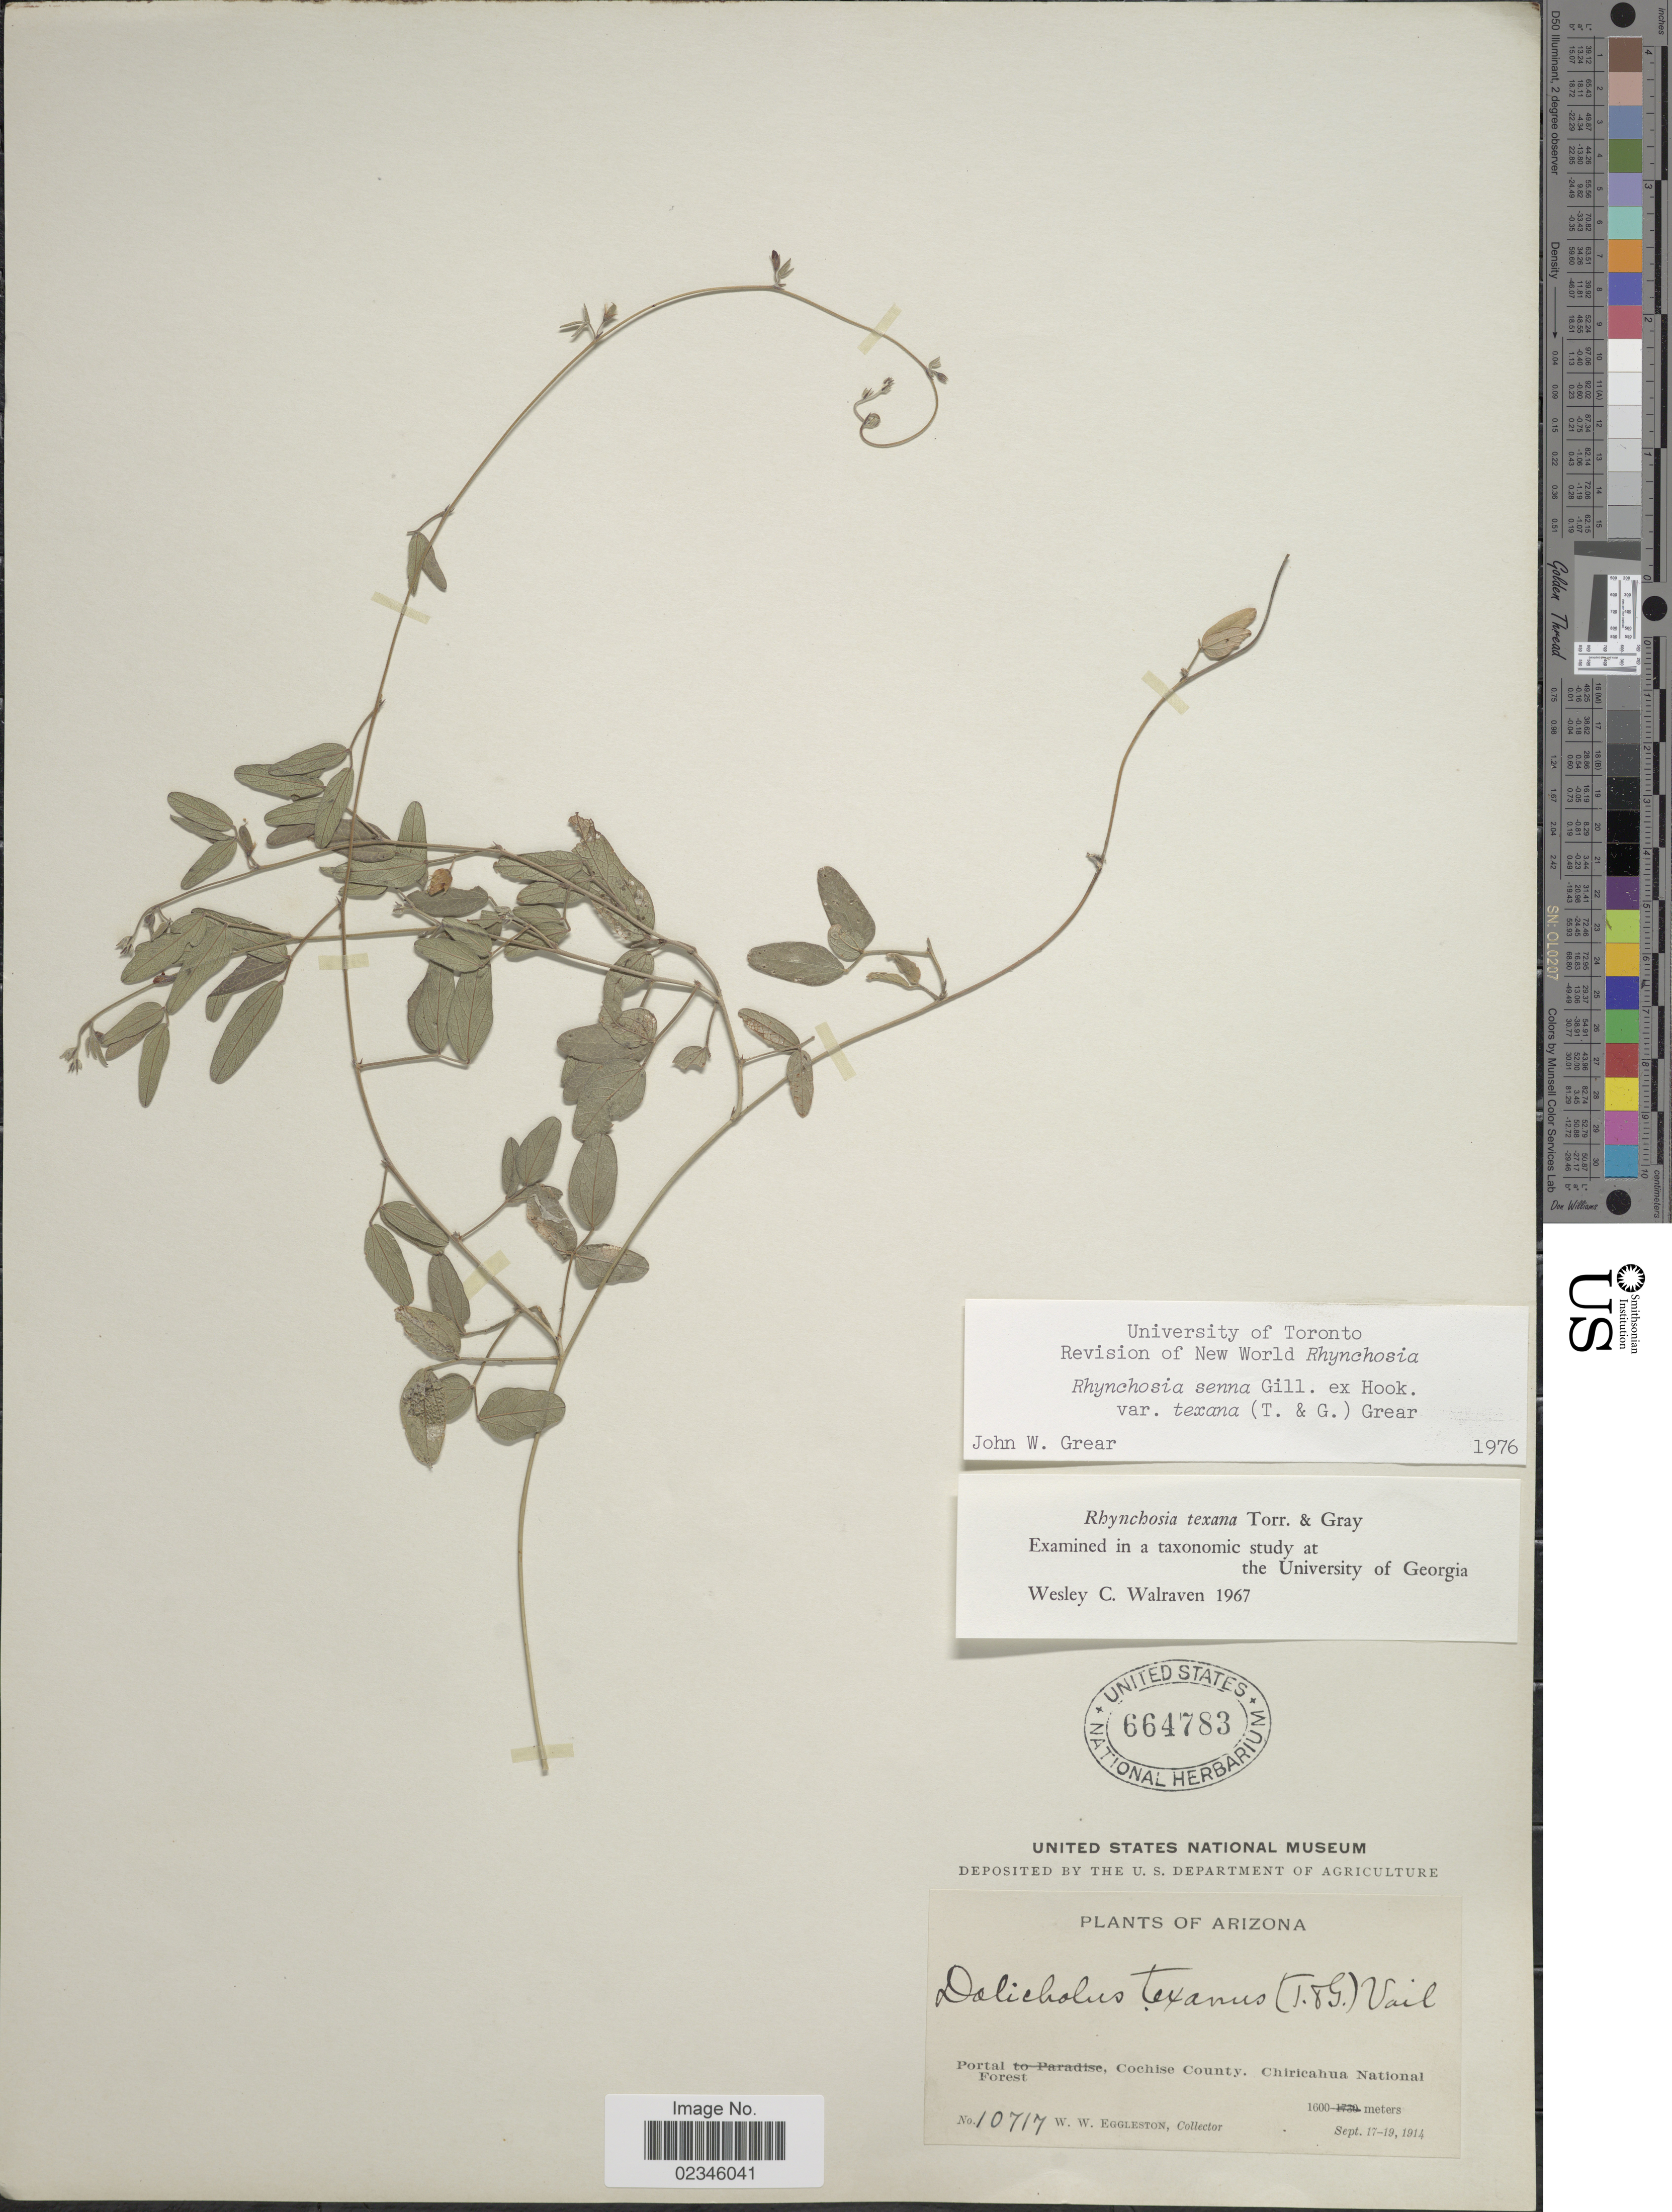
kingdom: Plantae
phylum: Tracheophyta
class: Magnoliopsida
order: Fabales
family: Fabaceae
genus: Rhynchosia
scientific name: Rhynchosia senna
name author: Gillies ex Hook.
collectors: W. W. Eggleston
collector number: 10717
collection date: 1914-09-17/1914-09-19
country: United States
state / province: Arizona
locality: Portal, Cochise County, Chiricahua National Forest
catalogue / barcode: US 664783